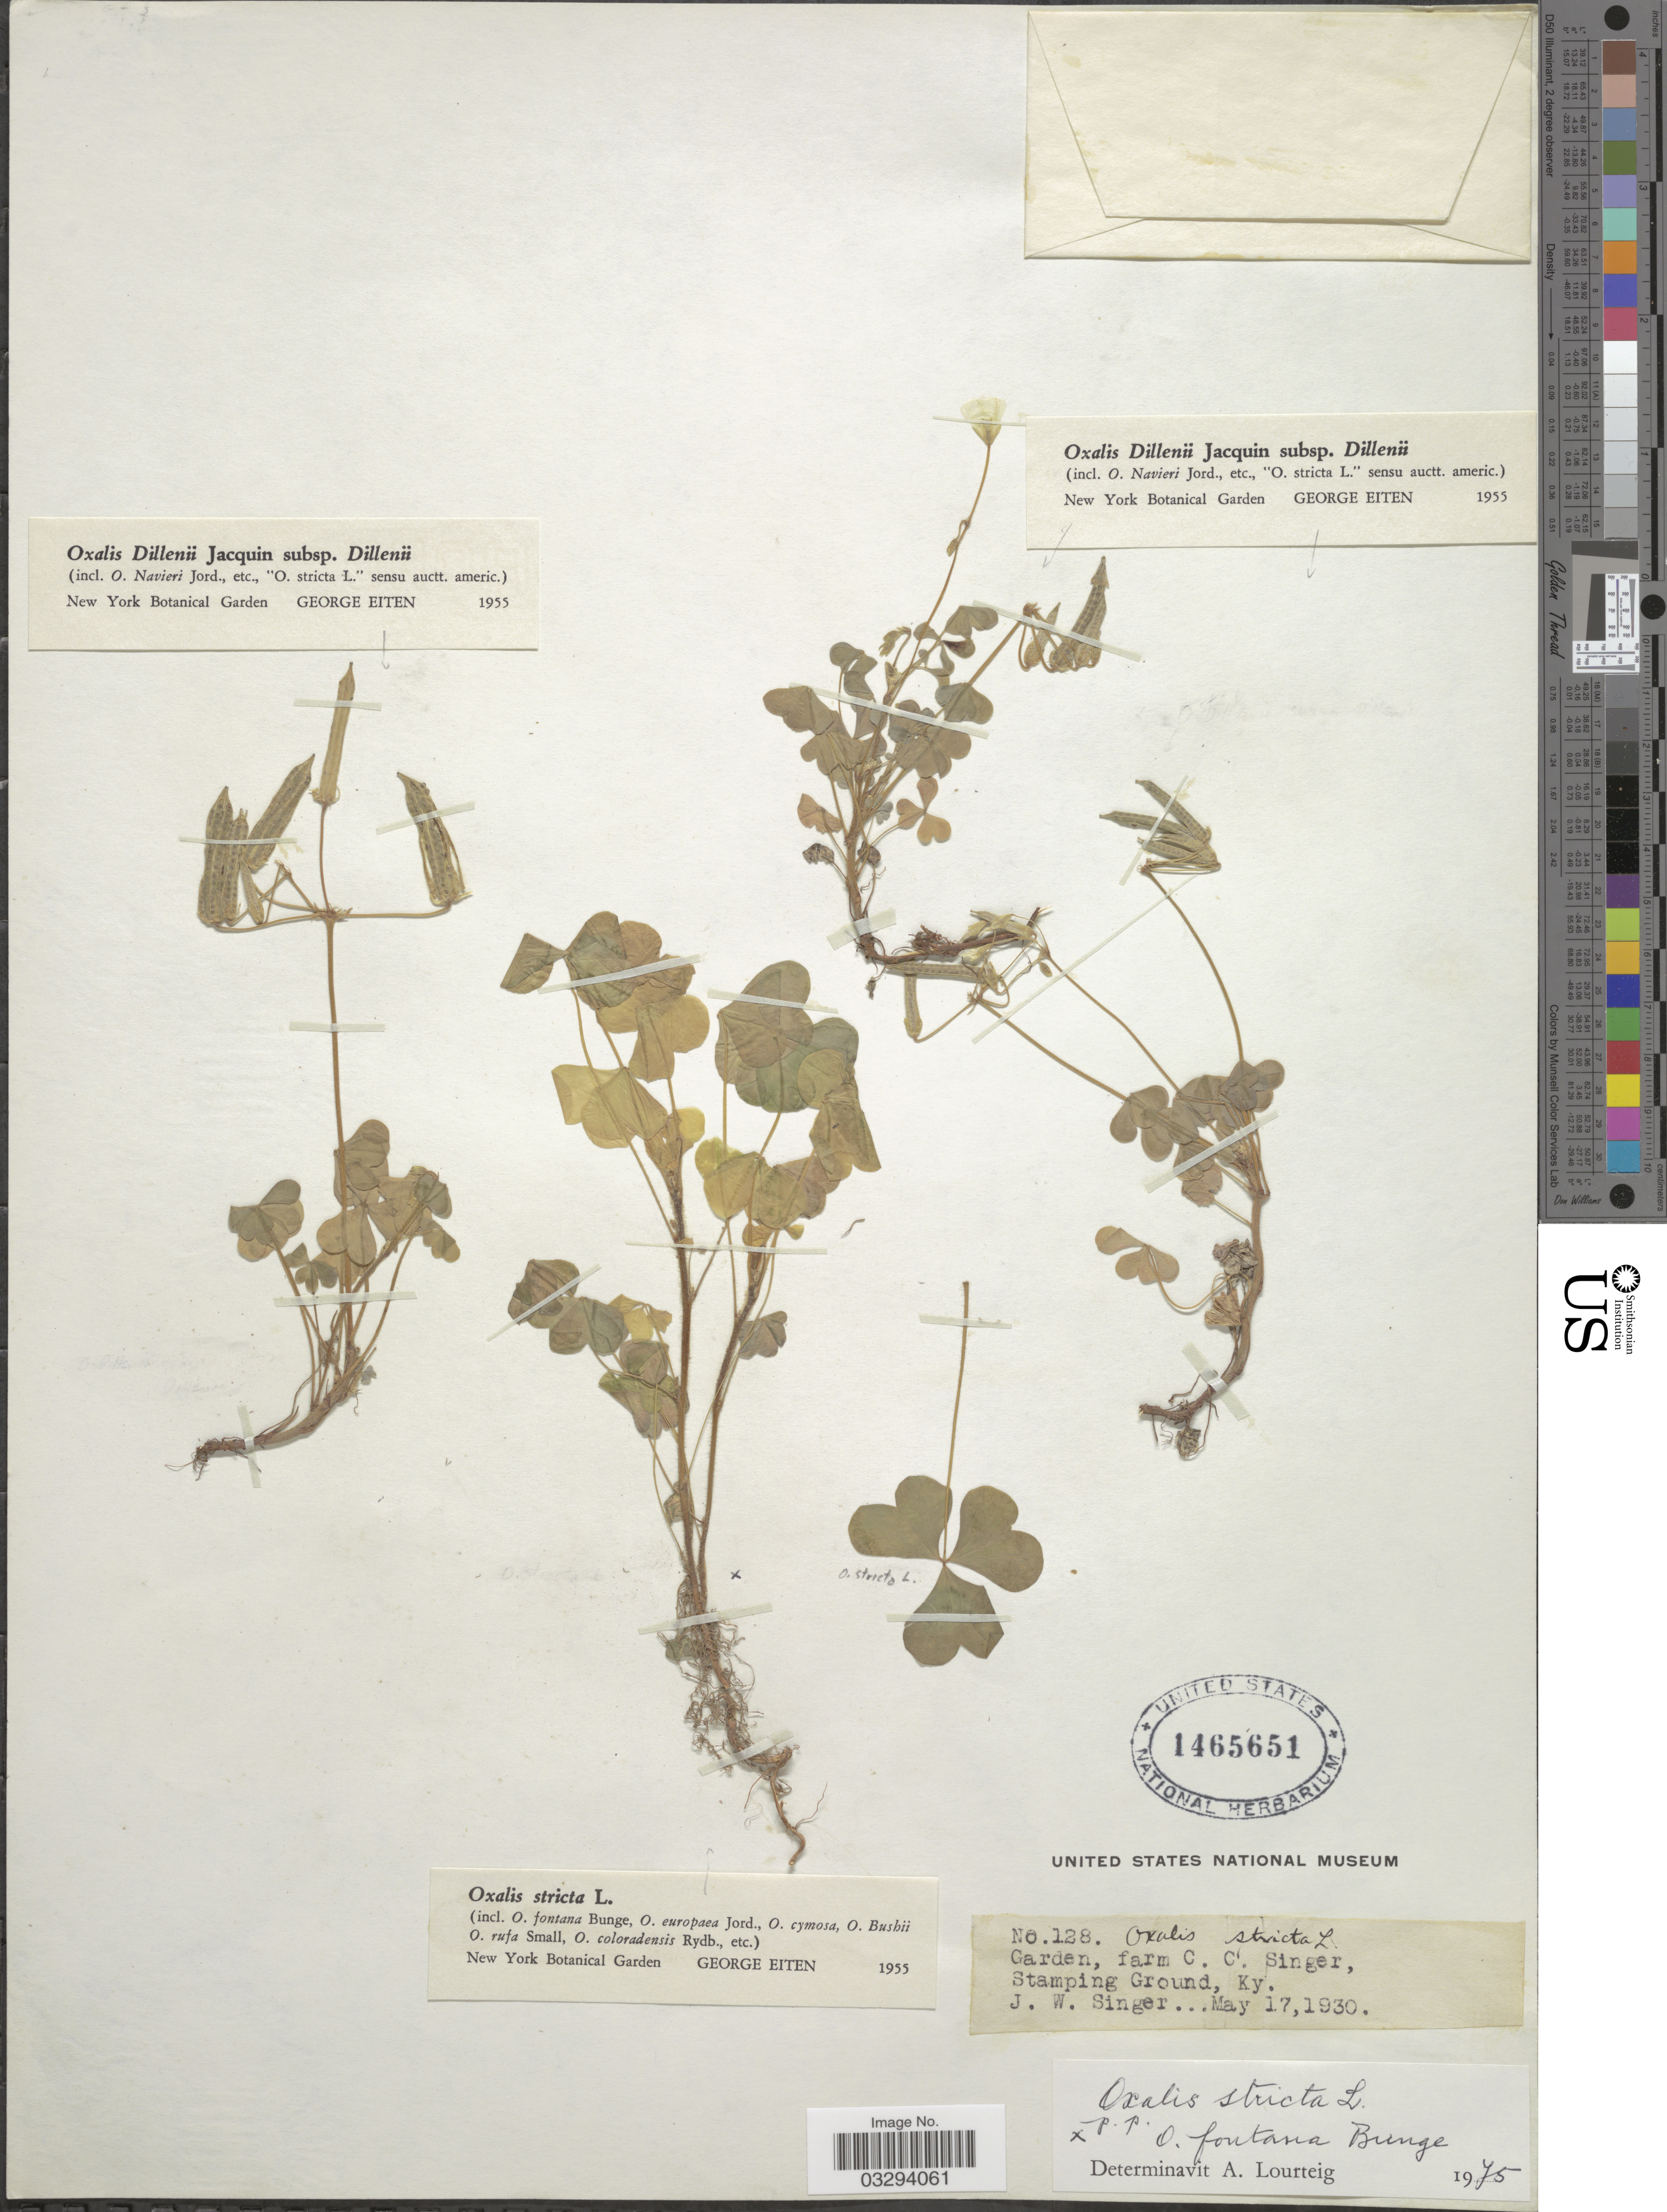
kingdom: Plantae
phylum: Tracheophyta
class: Magnoliopsida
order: Oxalidales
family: Oxalidaceae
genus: Oxalis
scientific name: Oxalis stricta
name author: L.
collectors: J. EW. Singer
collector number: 128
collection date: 1930-05-17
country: United States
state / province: Kentucky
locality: Farm C. C. Singer, Stamping Ground.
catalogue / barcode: US 1465651